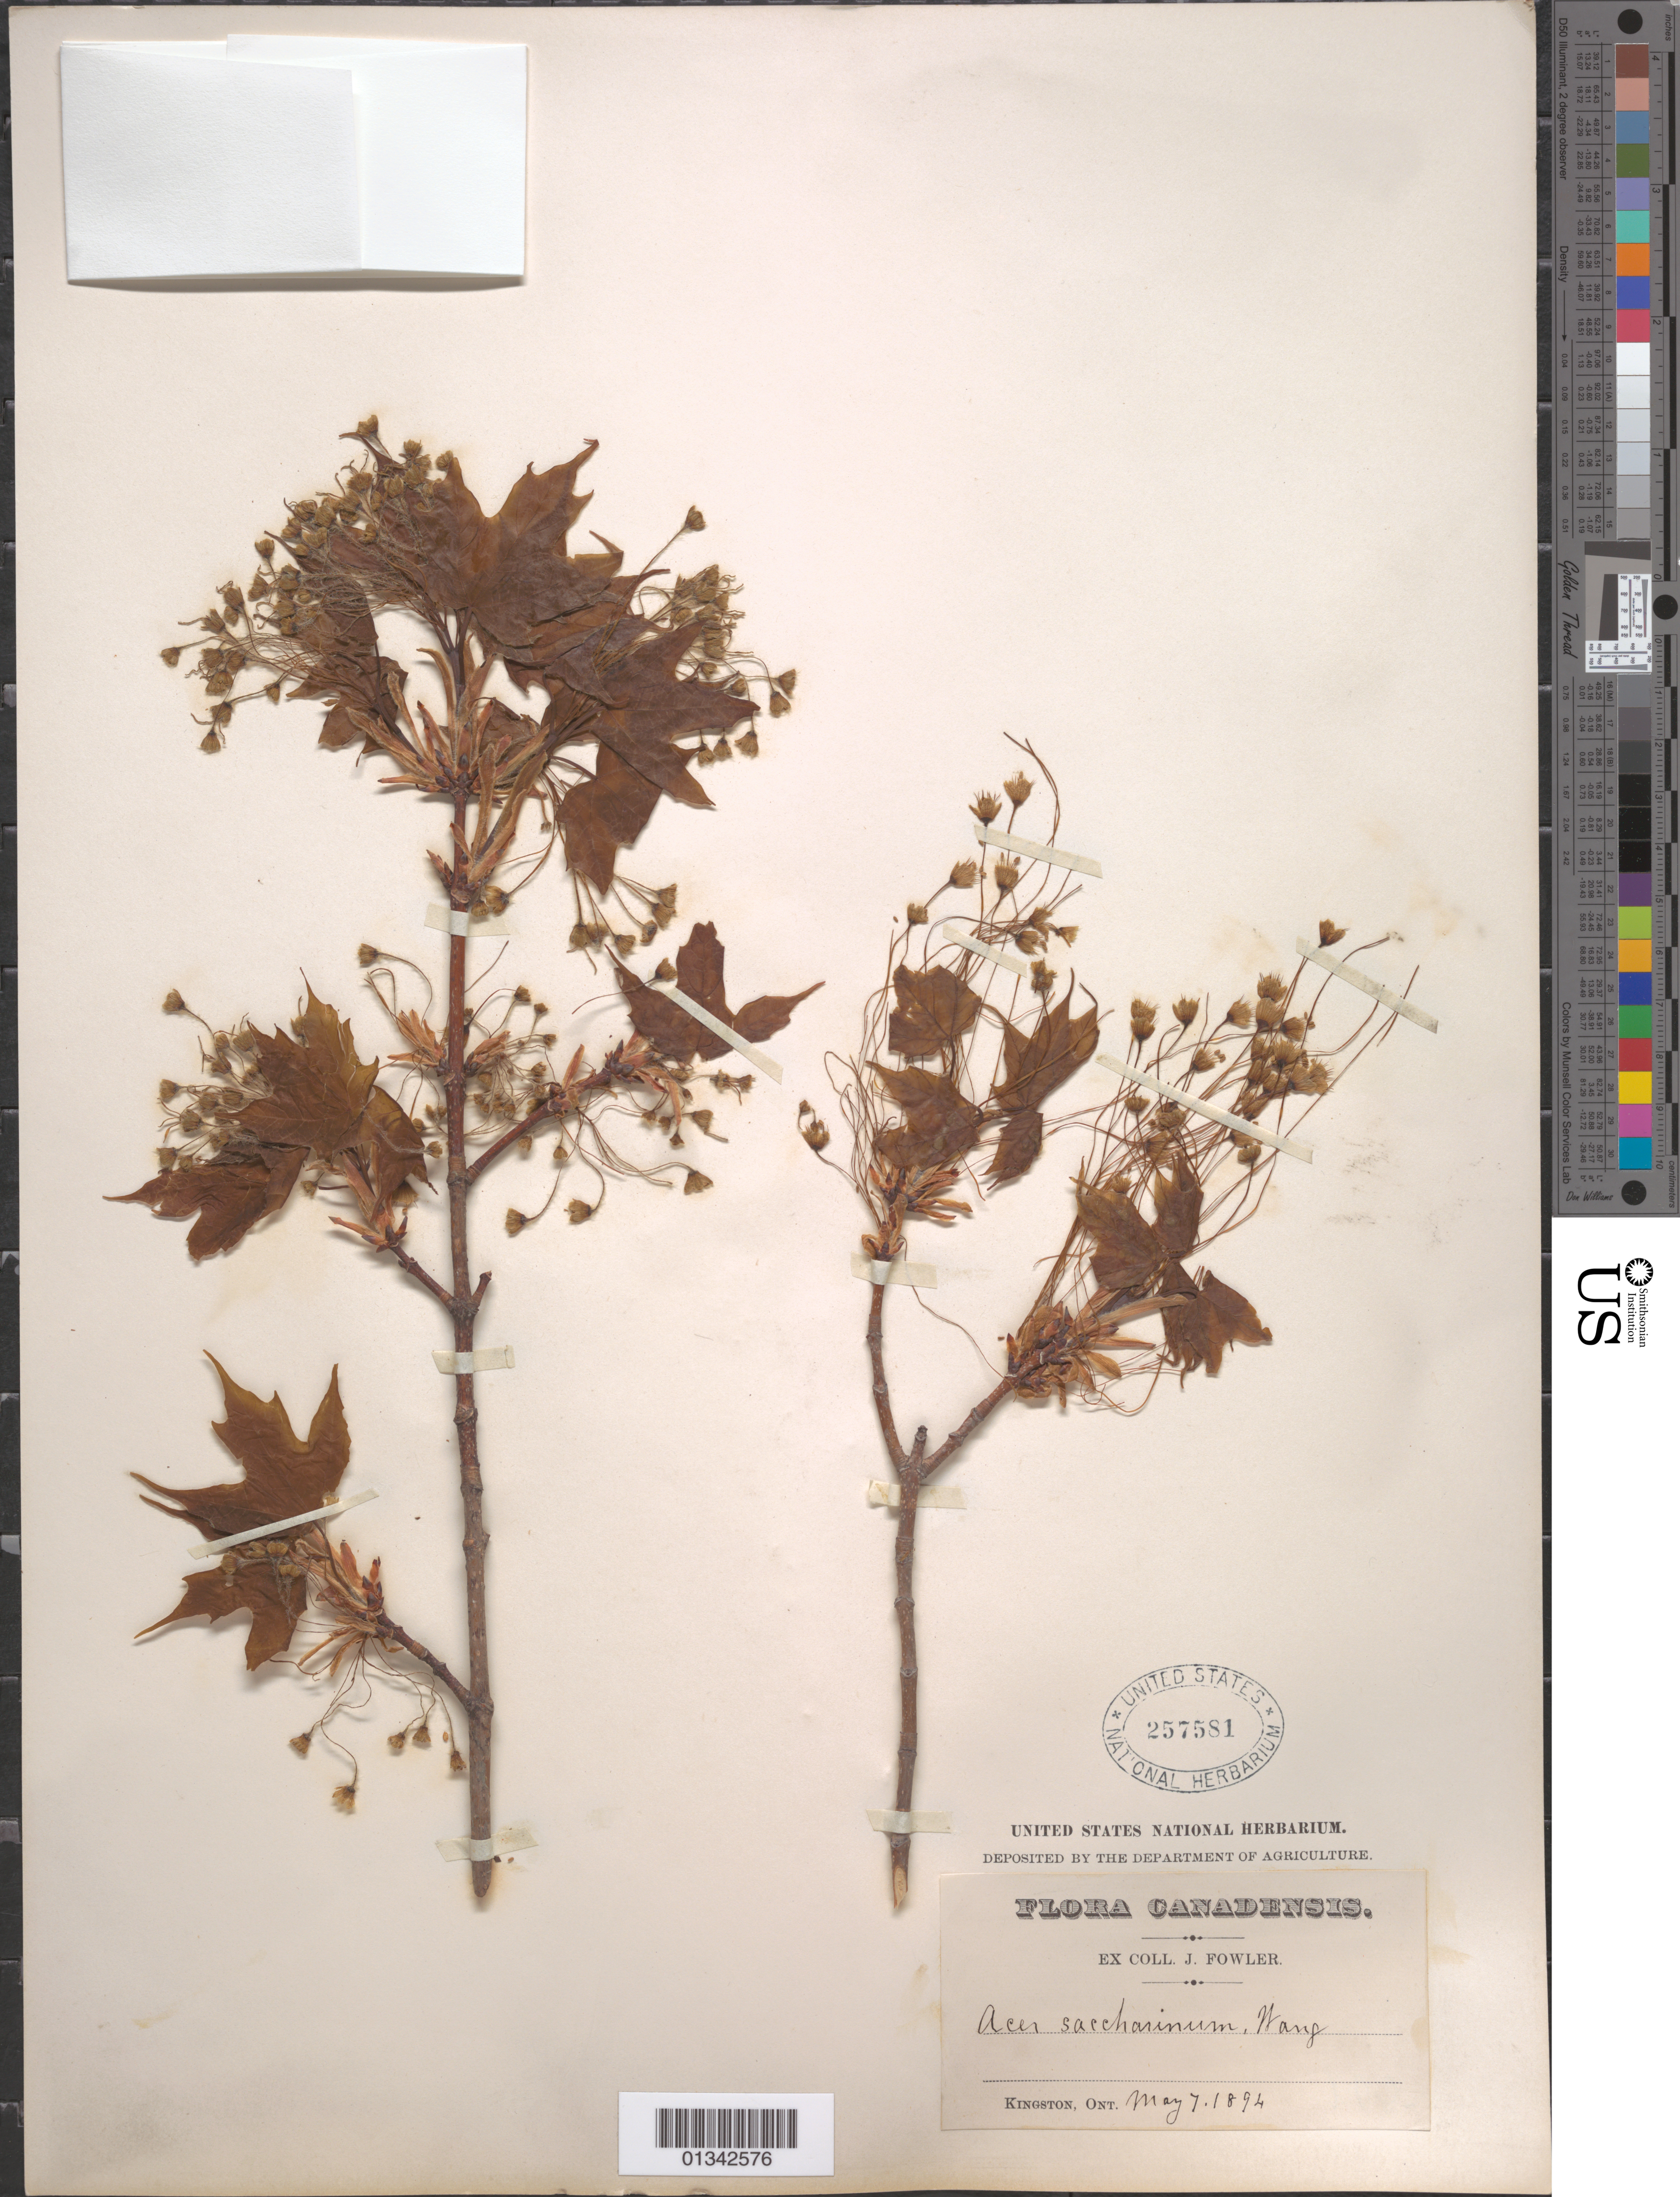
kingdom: Plantae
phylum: Tracheophyta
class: Magnoliopsida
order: Sapindales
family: Sapindaceae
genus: Acer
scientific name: Acer saccharinum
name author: L.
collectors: J. P. Fowler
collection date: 1894-05-07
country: Canada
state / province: Ontario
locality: Kingston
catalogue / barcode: US 257581